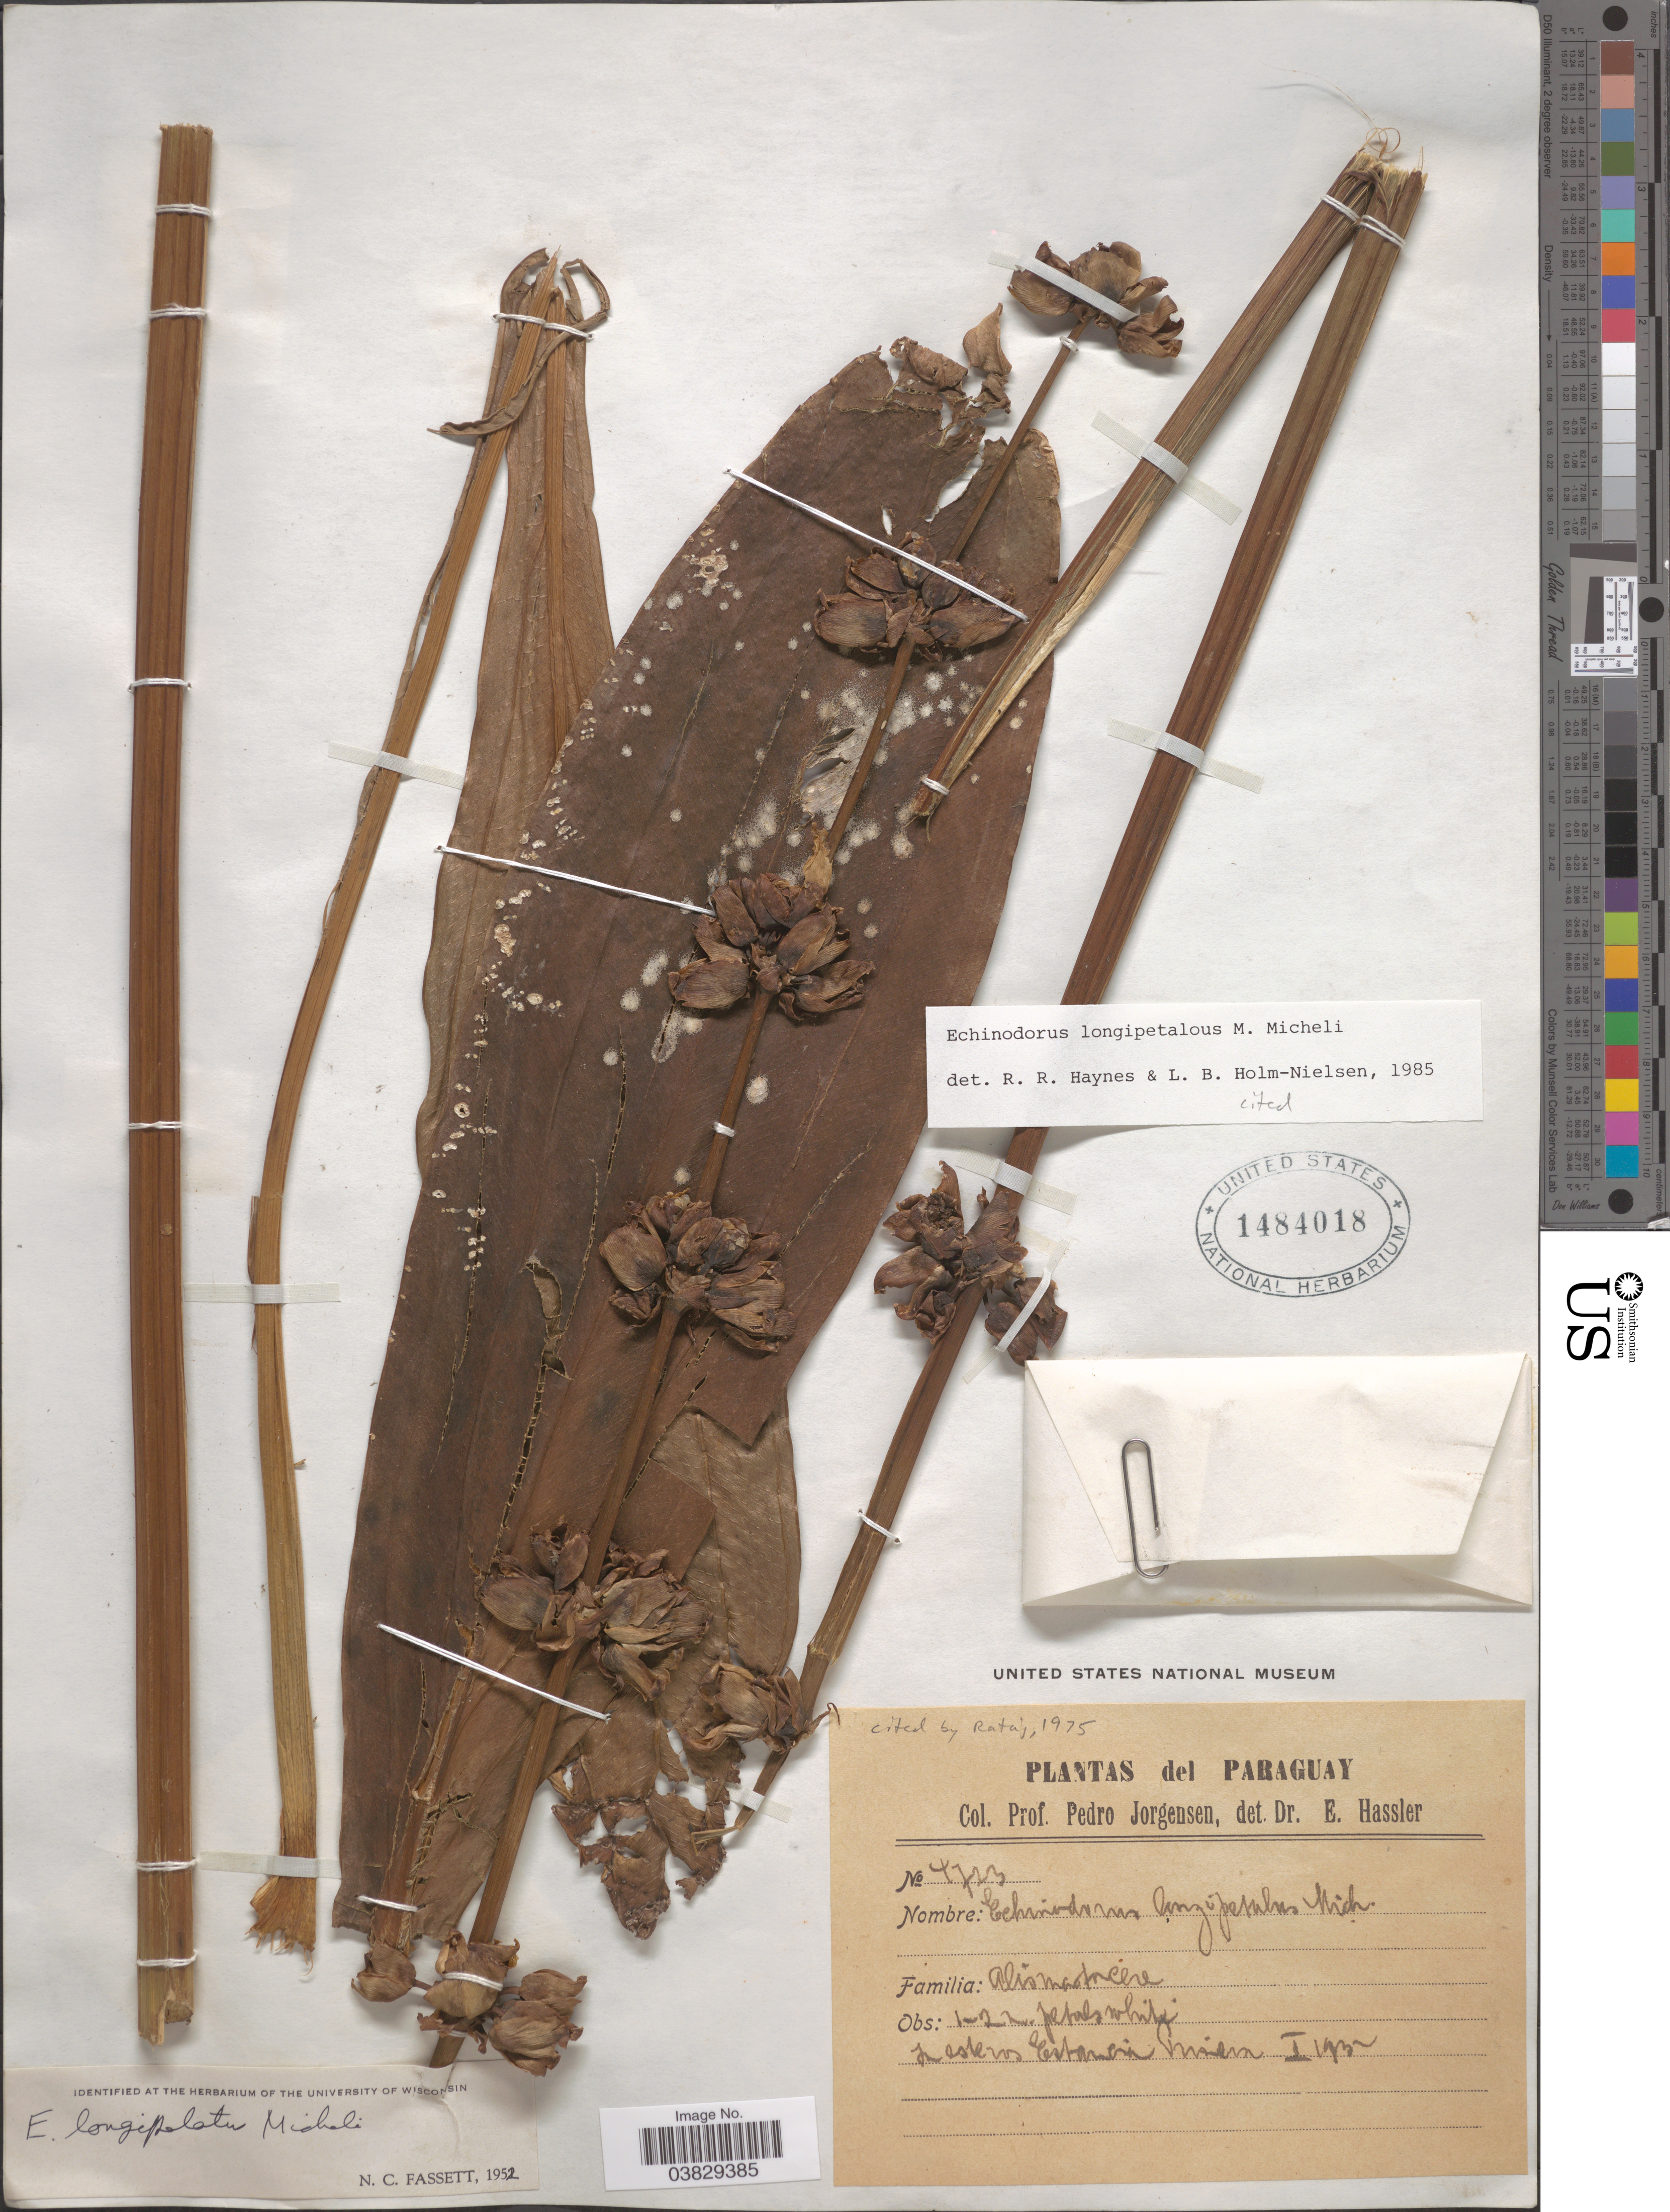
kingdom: Plantae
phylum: Tracheophyta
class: Liliopsida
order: Alismatales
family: Alismataceae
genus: Echinodorus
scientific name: Echinodorus longipetalus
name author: Micheli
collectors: P. Jörgensen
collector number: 4723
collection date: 1932-01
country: Paraguay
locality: In esteros Estancia Prisern. [interpreted]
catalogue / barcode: US 1484018